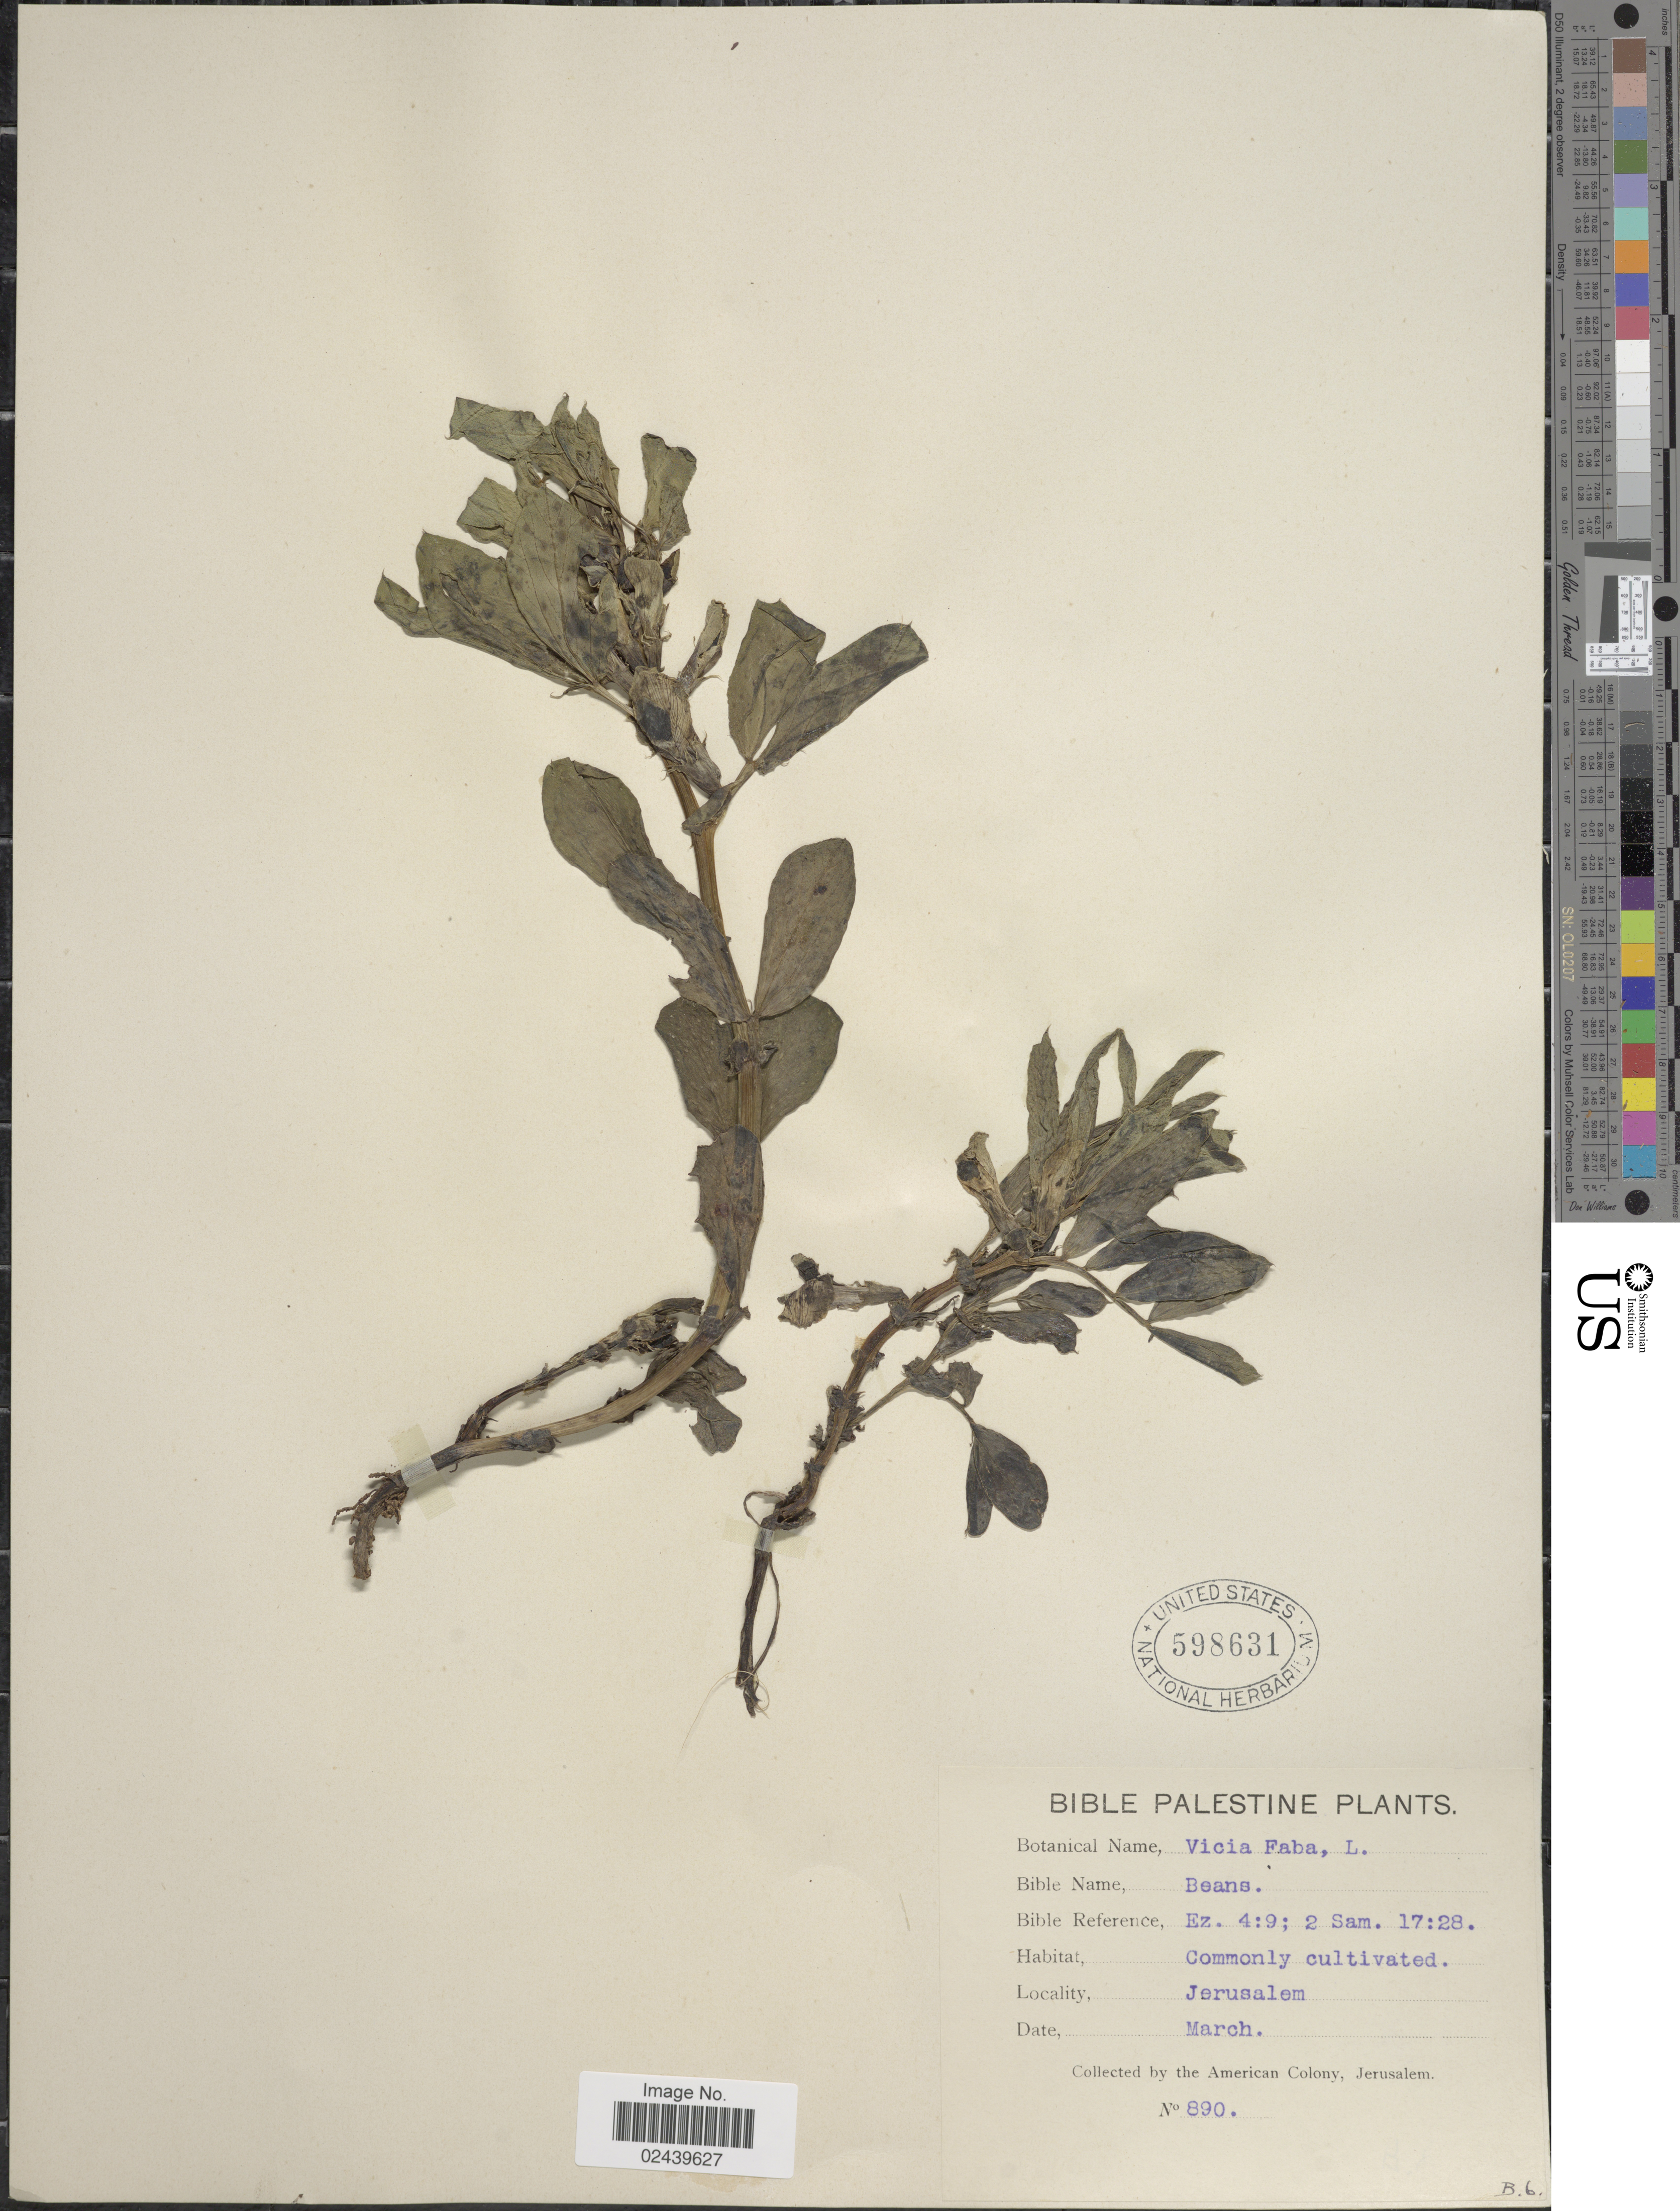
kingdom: Plantae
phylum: Tracheophyta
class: Magnoliopsida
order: Fabales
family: Fabaceae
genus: Vicia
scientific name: Vicia faba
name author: L.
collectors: American Colony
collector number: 890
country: Israel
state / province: Jerusalem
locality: Bible Palestine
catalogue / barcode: US 598631